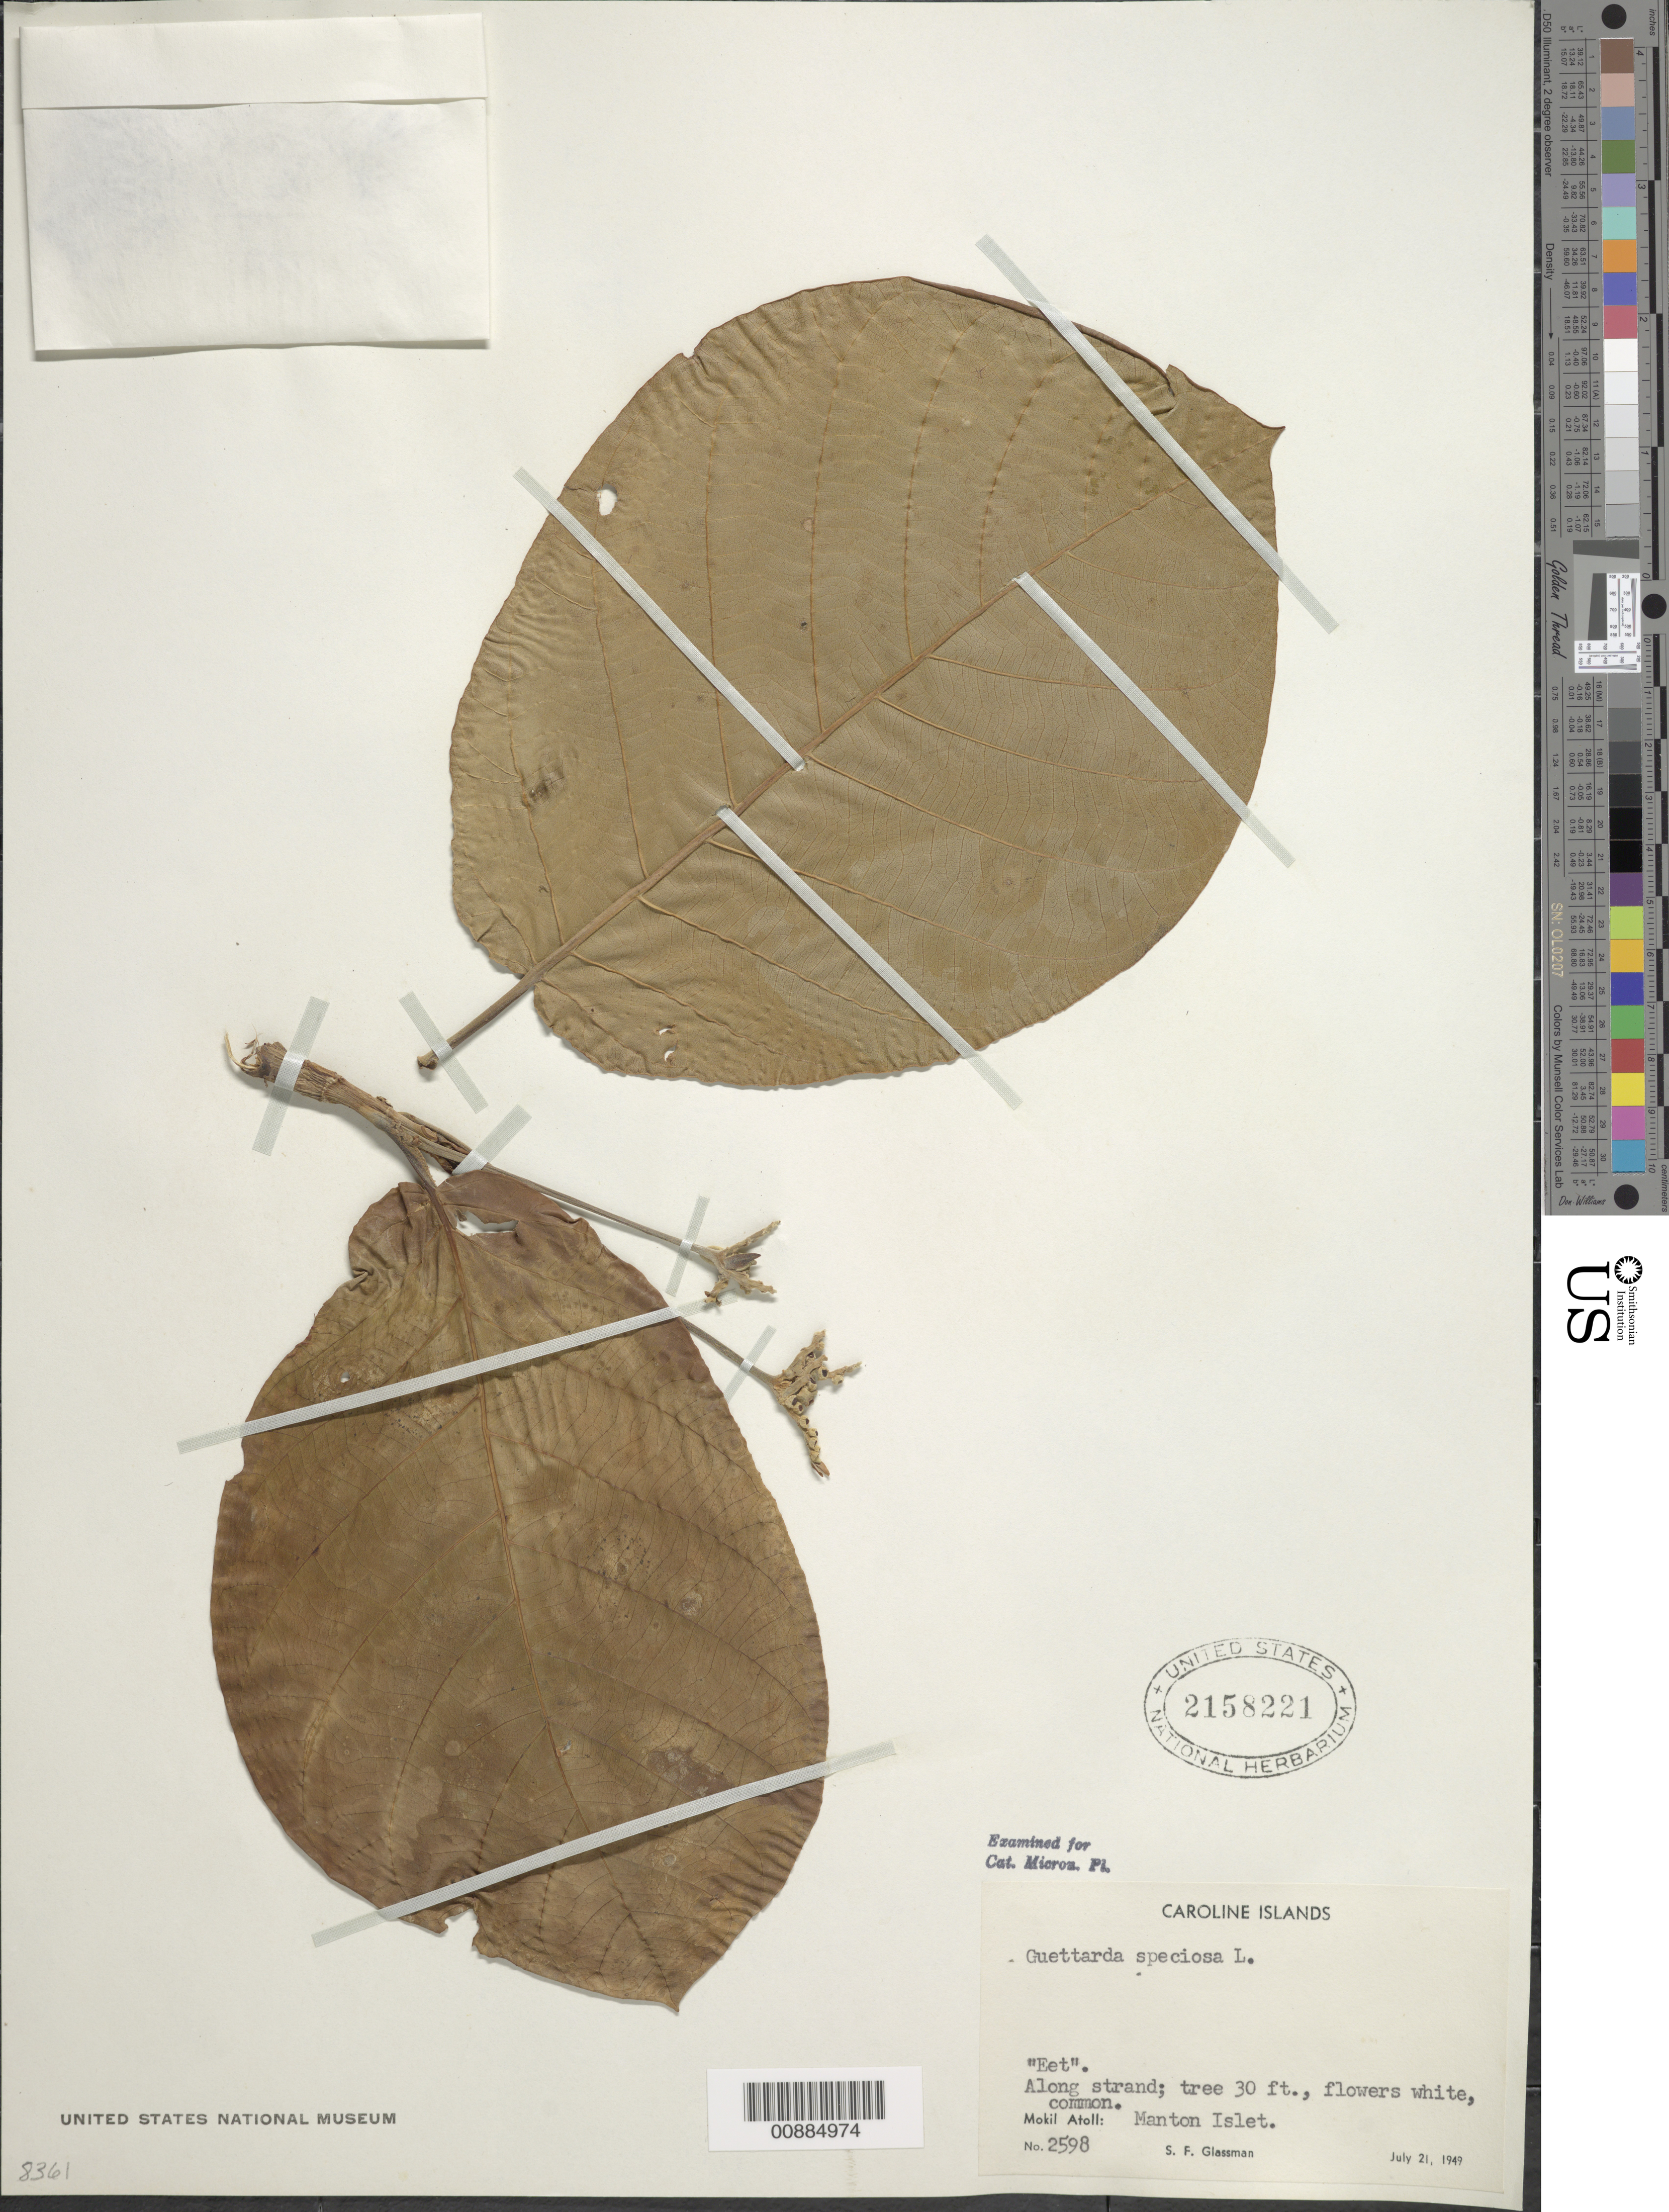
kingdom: Plantae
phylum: Tracheophyta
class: Magnoliopsida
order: Gentianales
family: Rubiaceae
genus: Guettarda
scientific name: Guettarda speciosa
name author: L.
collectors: S. F. Glassman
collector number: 2598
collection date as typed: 21 Jul 1949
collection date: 1949-07-21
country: Micronesia, Federated States of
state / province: Pohnpei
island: Mwokil (Mokil) Atoll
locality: Manton Islet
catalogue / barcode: US 2158221